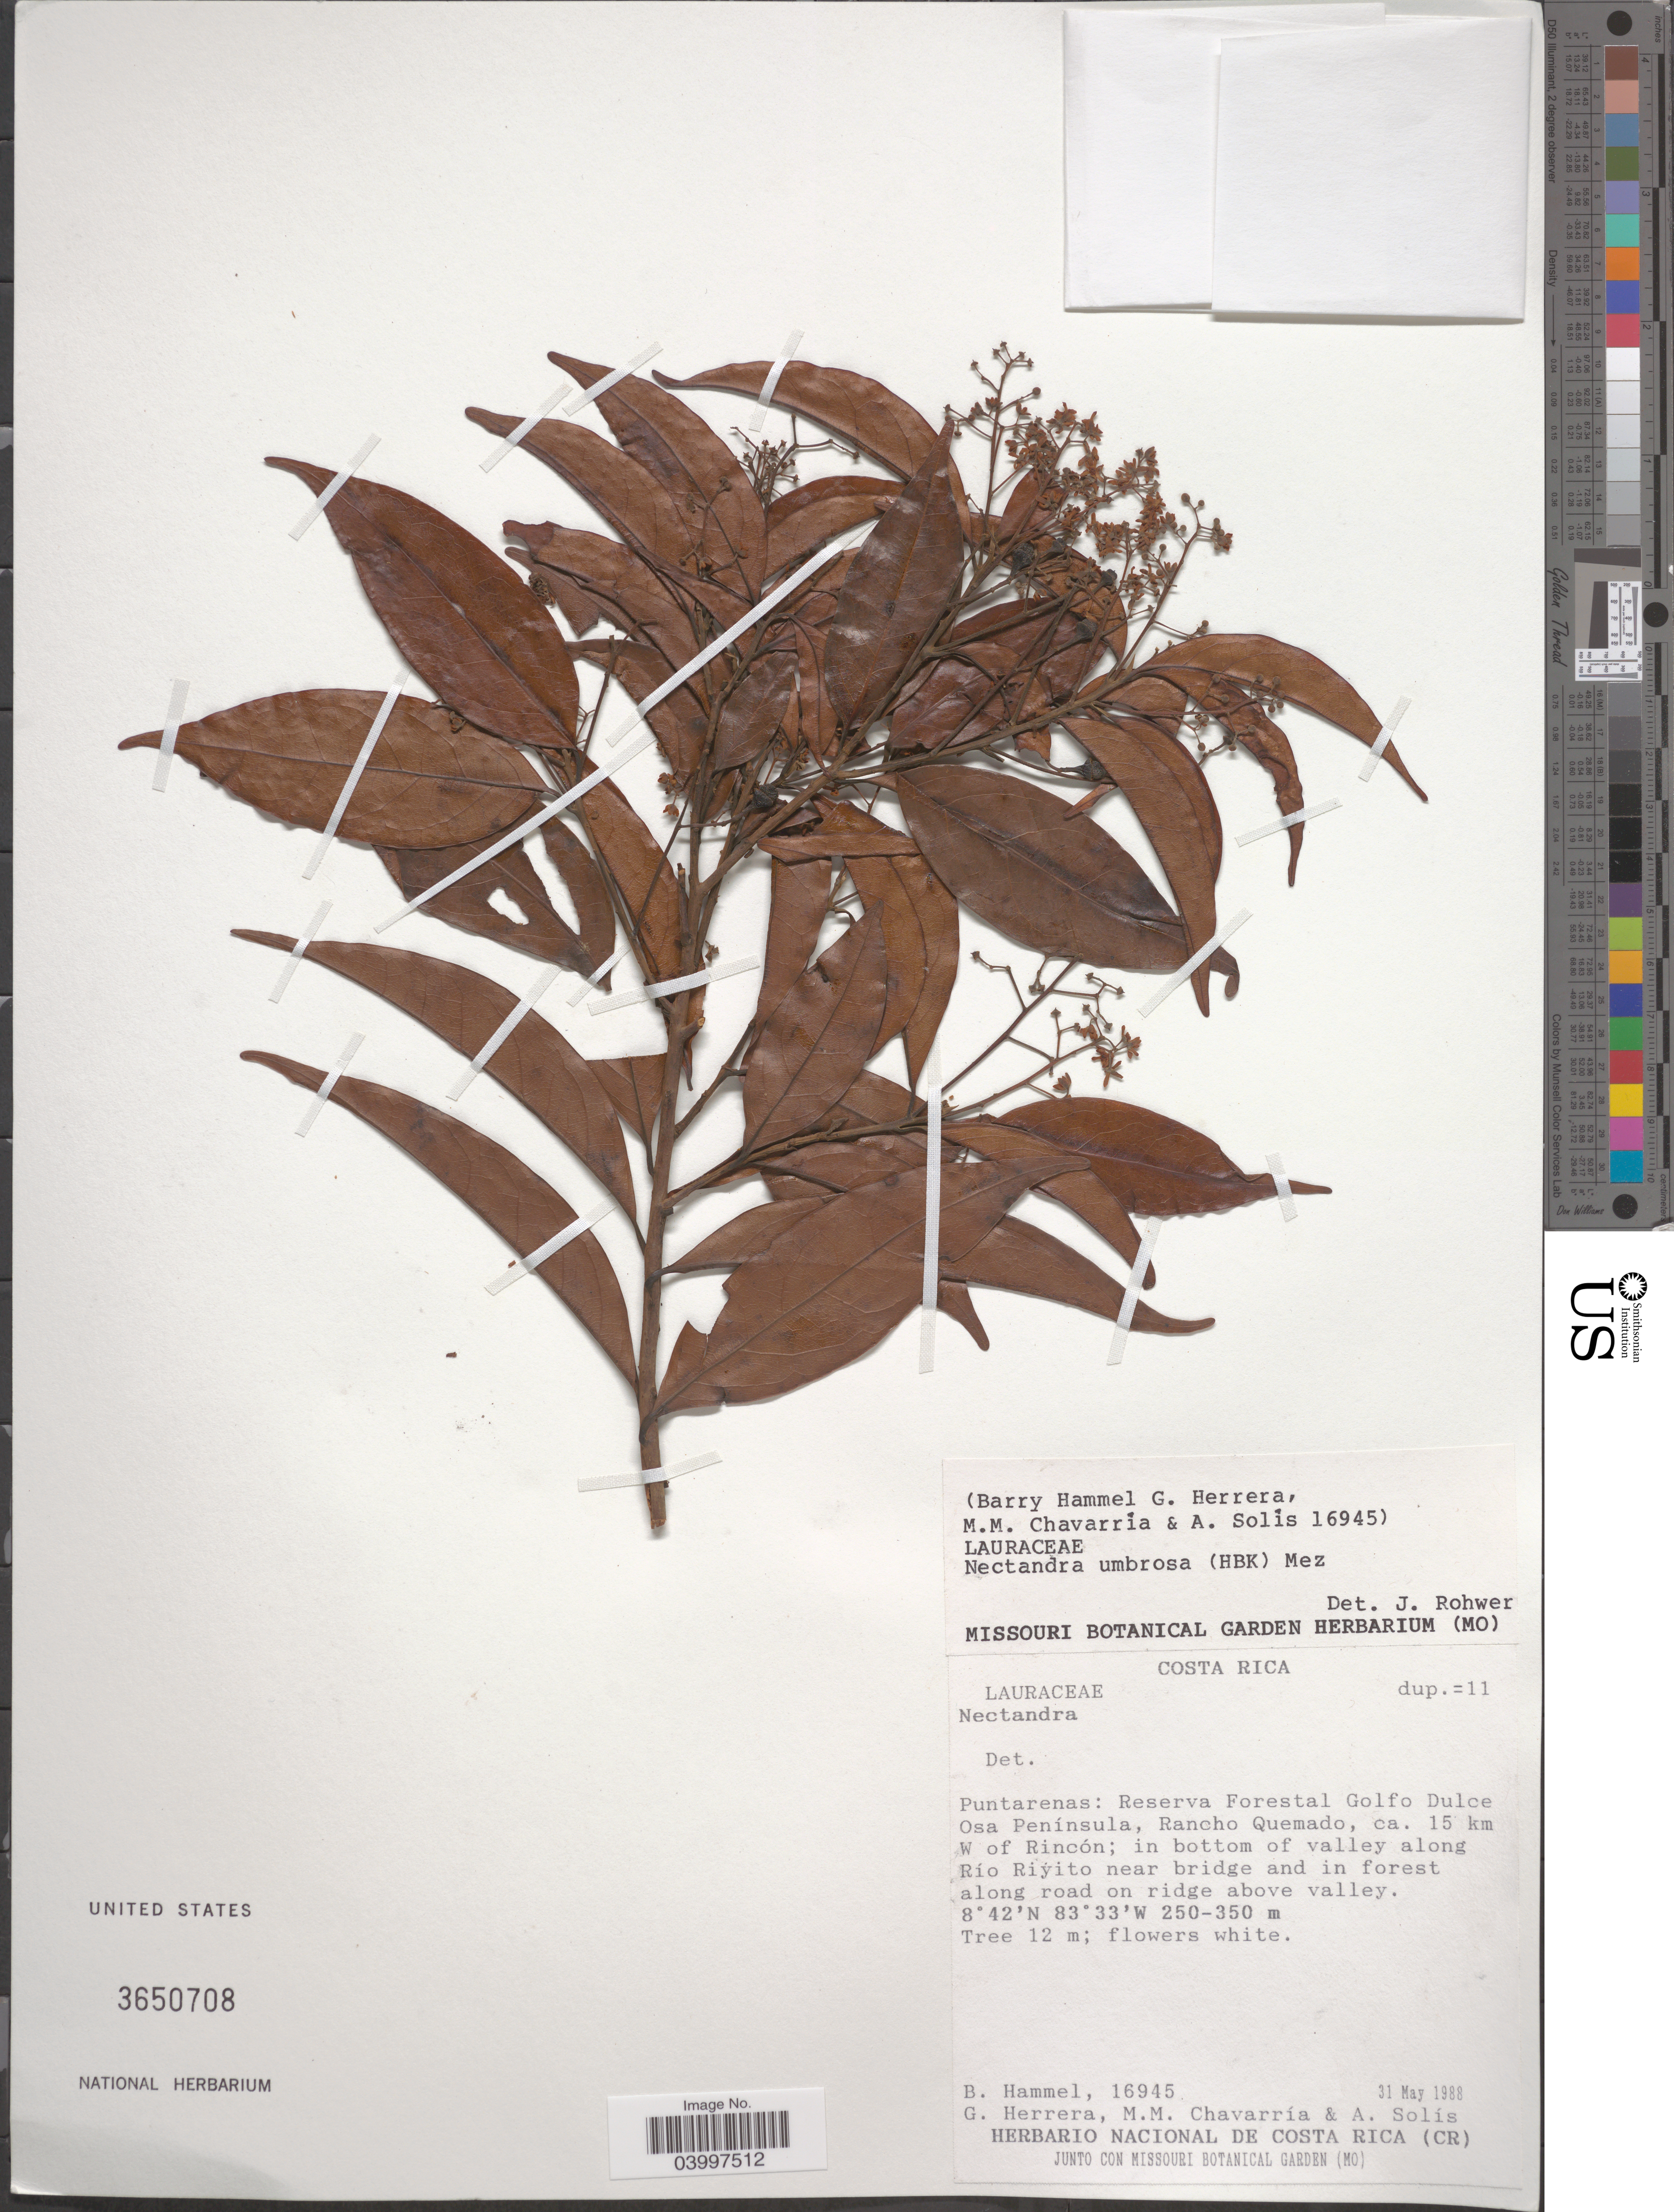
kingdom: Plantae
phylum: Tracheophyta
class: Magnoliopsida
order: Laurales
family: Lauraceae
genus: Nectandra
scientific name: Nectandra umbrosa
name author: (Kunth) Mez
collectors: B. Hammel, G. Herrera, M. Chavarria & A. Solis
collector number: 16945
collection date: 1988-05-31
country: Costa Rica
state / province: Puntarenas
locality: Reserva Forestal Golfo Dulce Osa Península, Rancho Quemado, ca. 15 km W of Rincón; in bottom of valley along Río Riyito near bridge and in forest along road on ridge above valley.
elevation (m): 250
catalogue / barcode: US 3650708